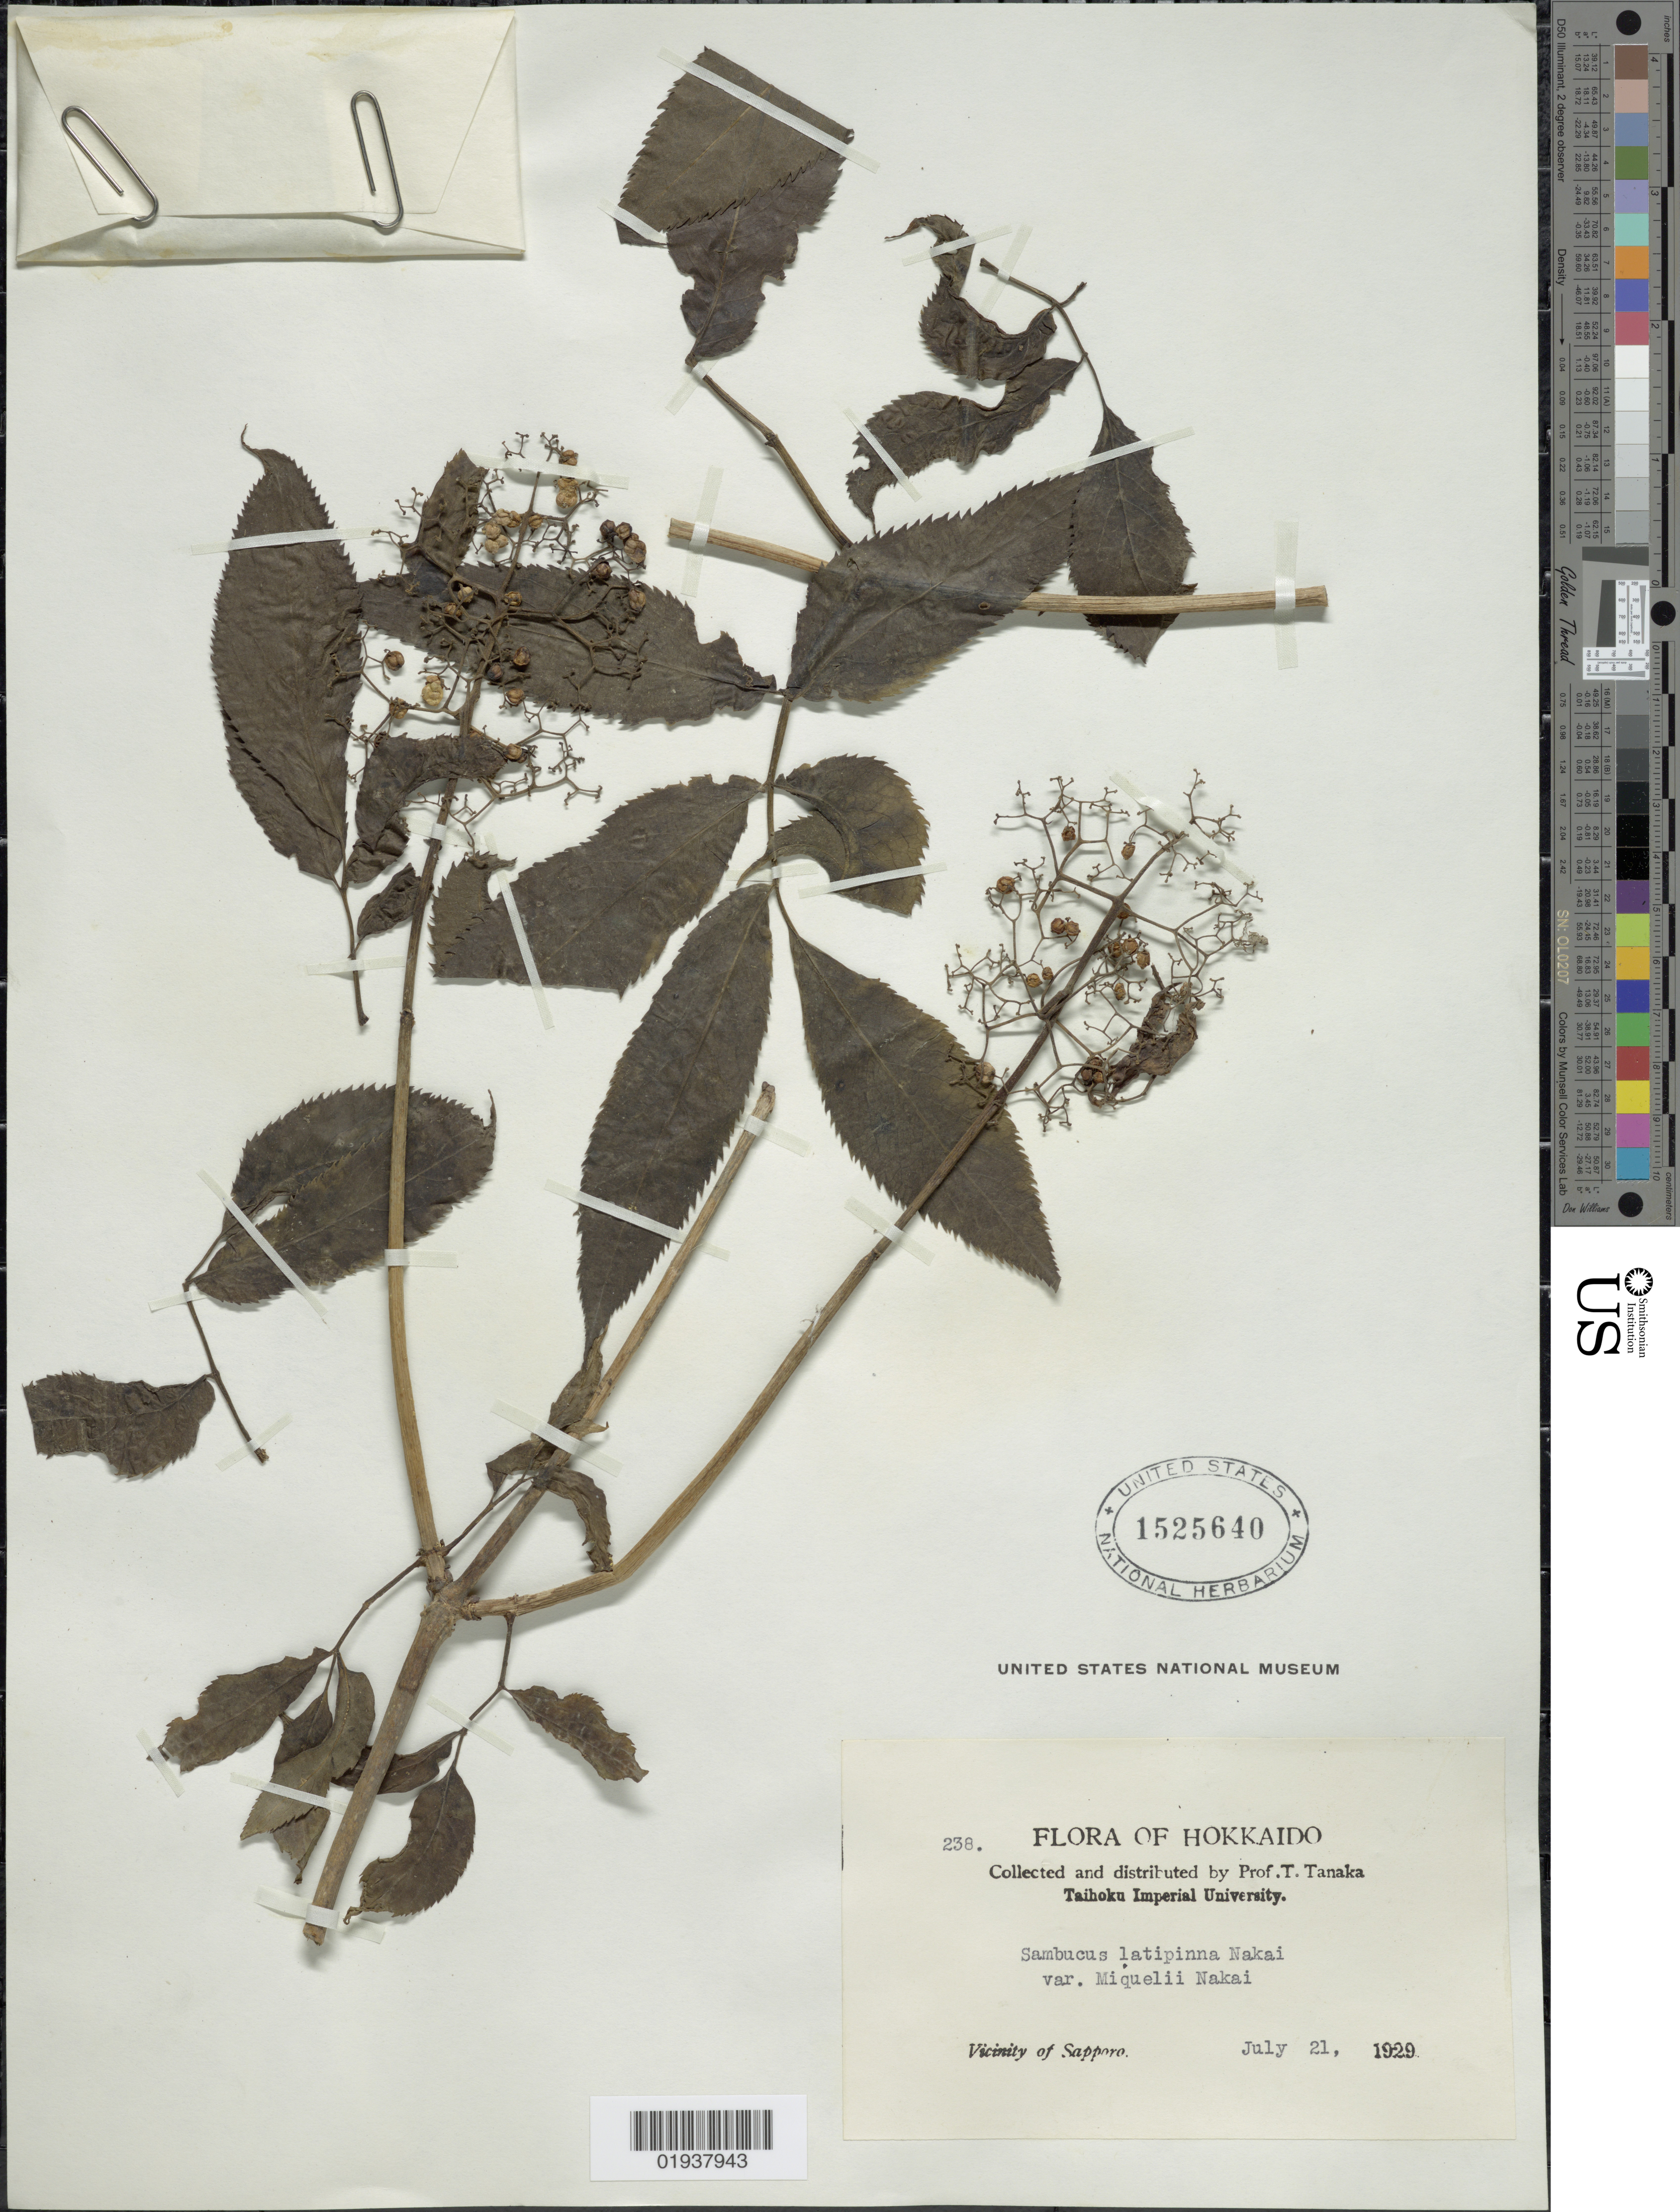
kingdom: Plantae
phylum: Tracheophyta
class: Magnoliopsida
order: Dipsacales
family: Viburnaceae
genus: Sambucus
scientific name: Sambucus racemosa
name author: L.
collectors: T. Tanaka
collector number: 238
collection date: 1929-07-21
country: Japan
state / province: Hokkaidō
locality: Vicinity of Sapporo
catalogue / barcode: US 1525640